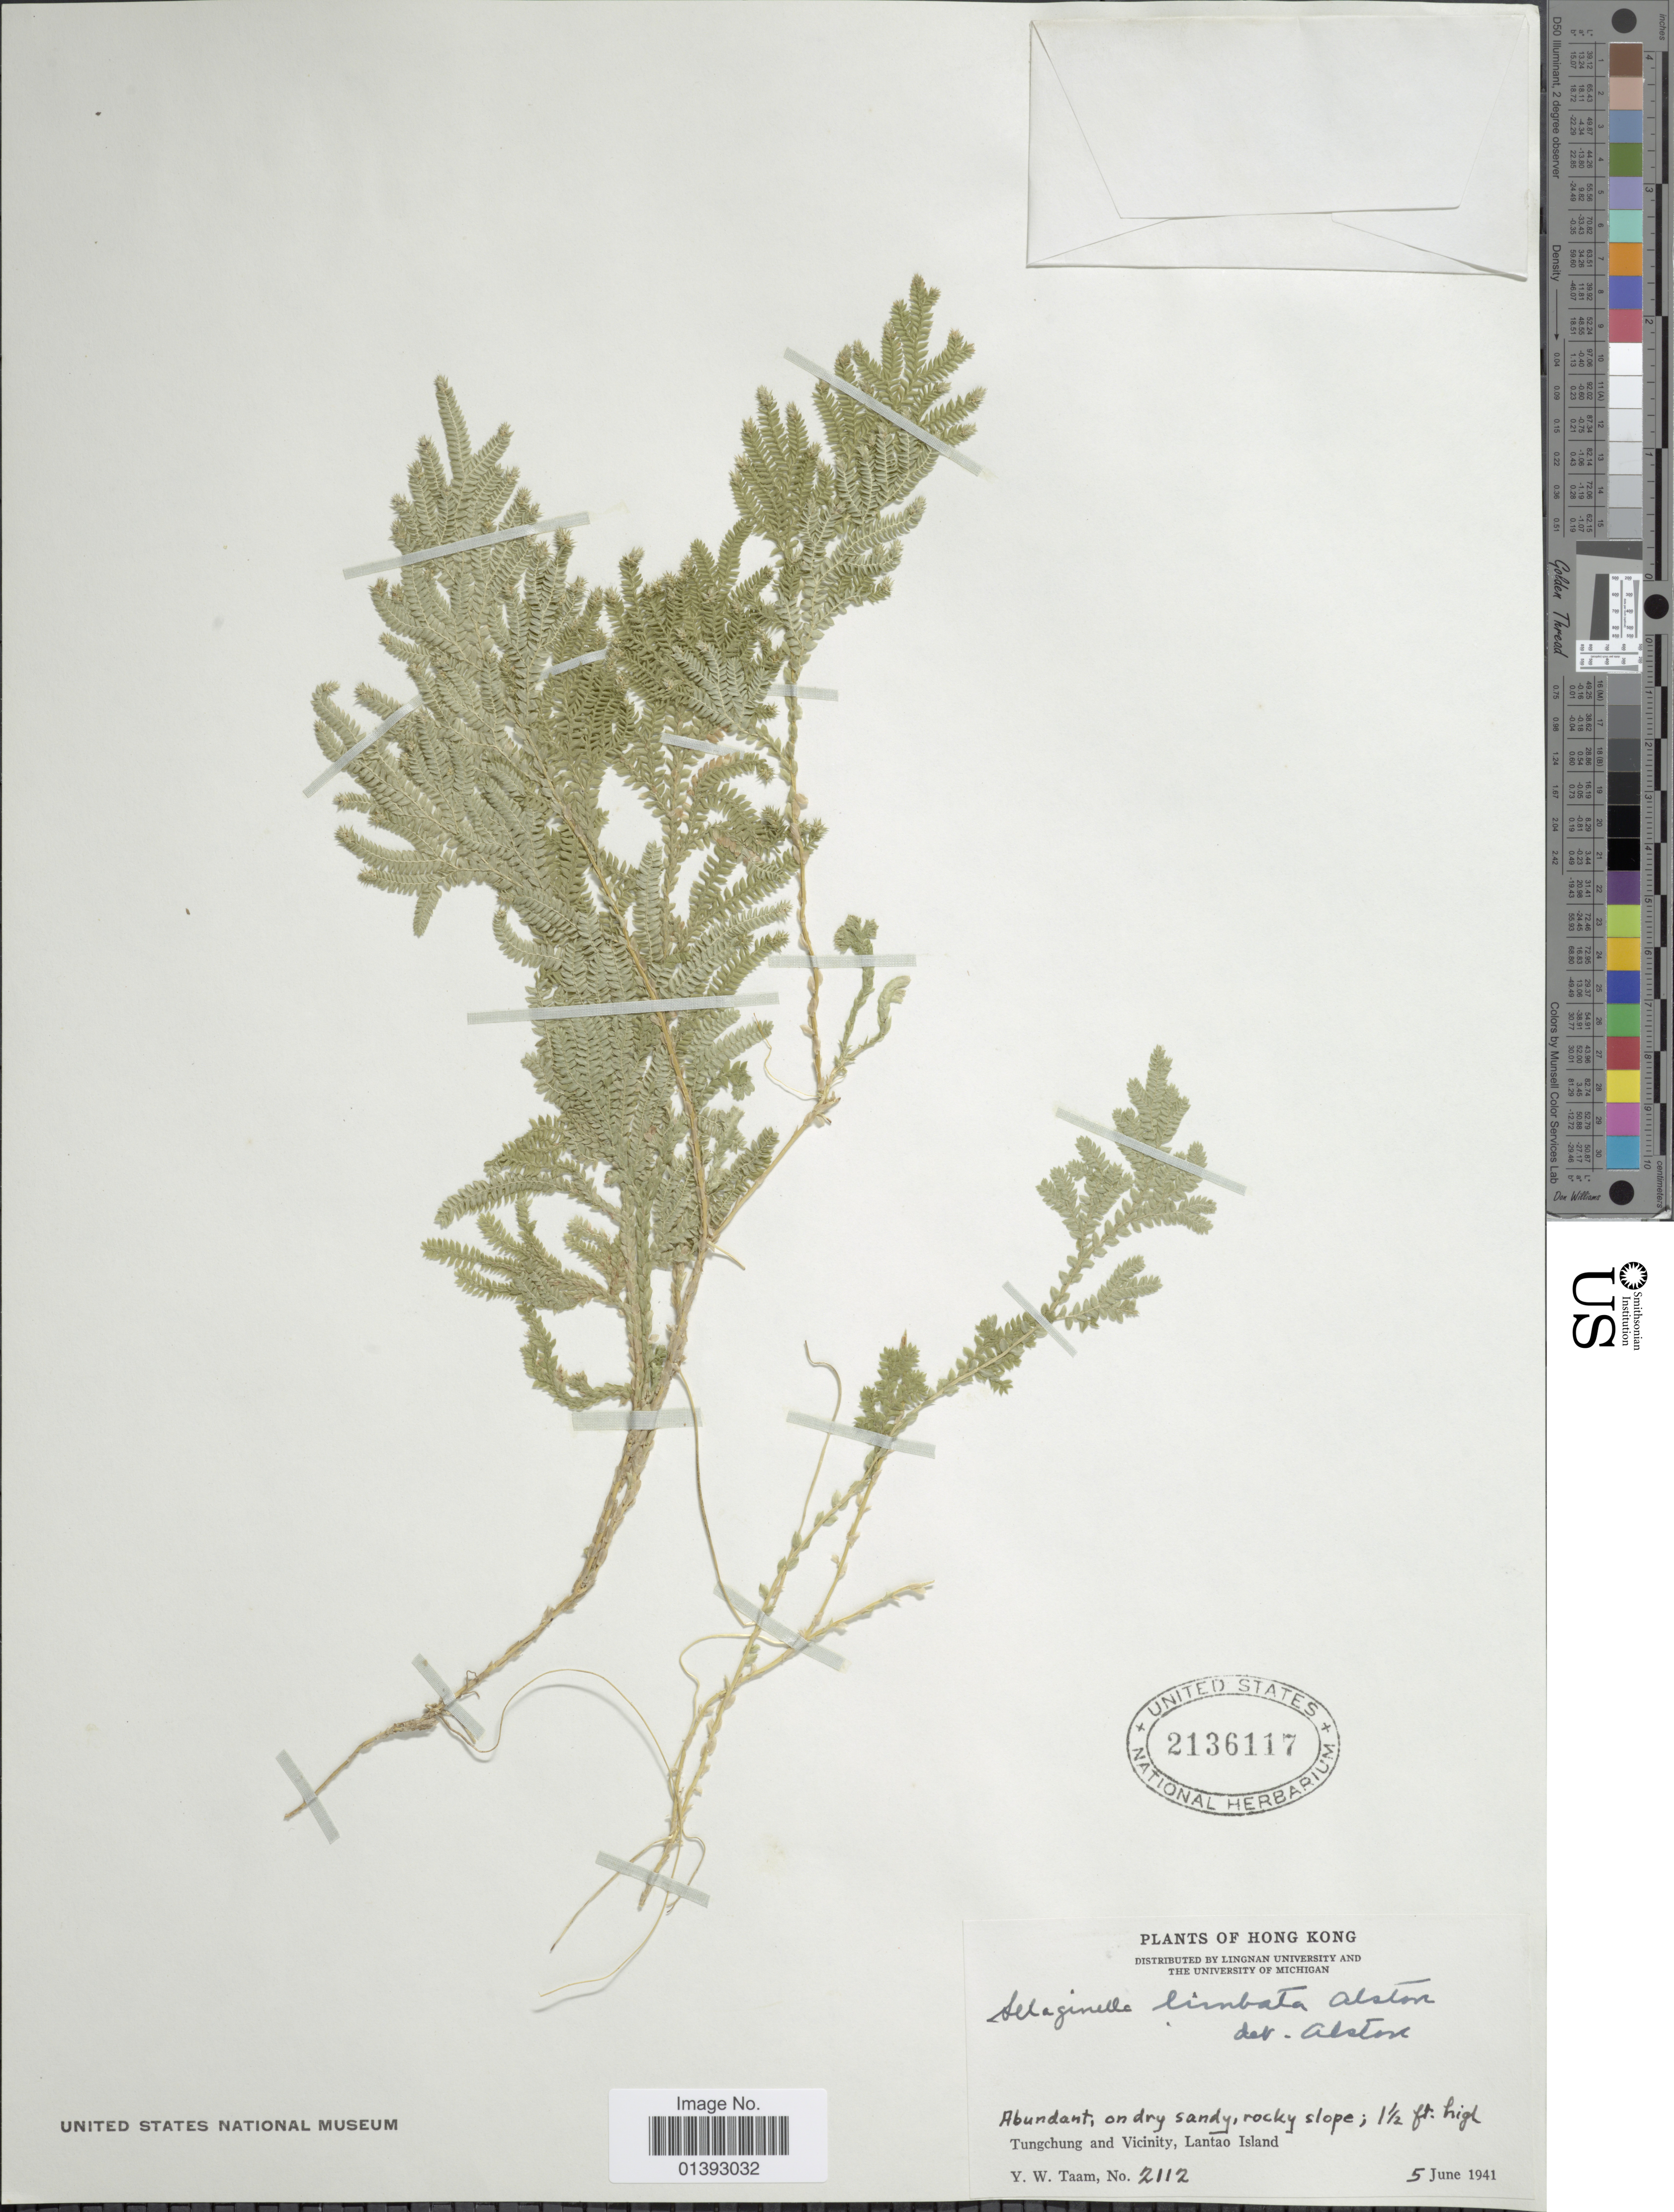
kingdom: Plantae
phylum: Tracheophyta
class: Lycopodiopsida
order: Selaginellales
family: Selaginellaceae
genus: Selaginella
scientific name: Selaginella limbata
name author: Alston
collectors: Y. W. Taam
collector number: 2112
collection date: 1941-06-05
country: China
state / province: Hong Kong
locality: Tungchung and Vicinity, Lantao Island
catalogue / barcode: US 2136117